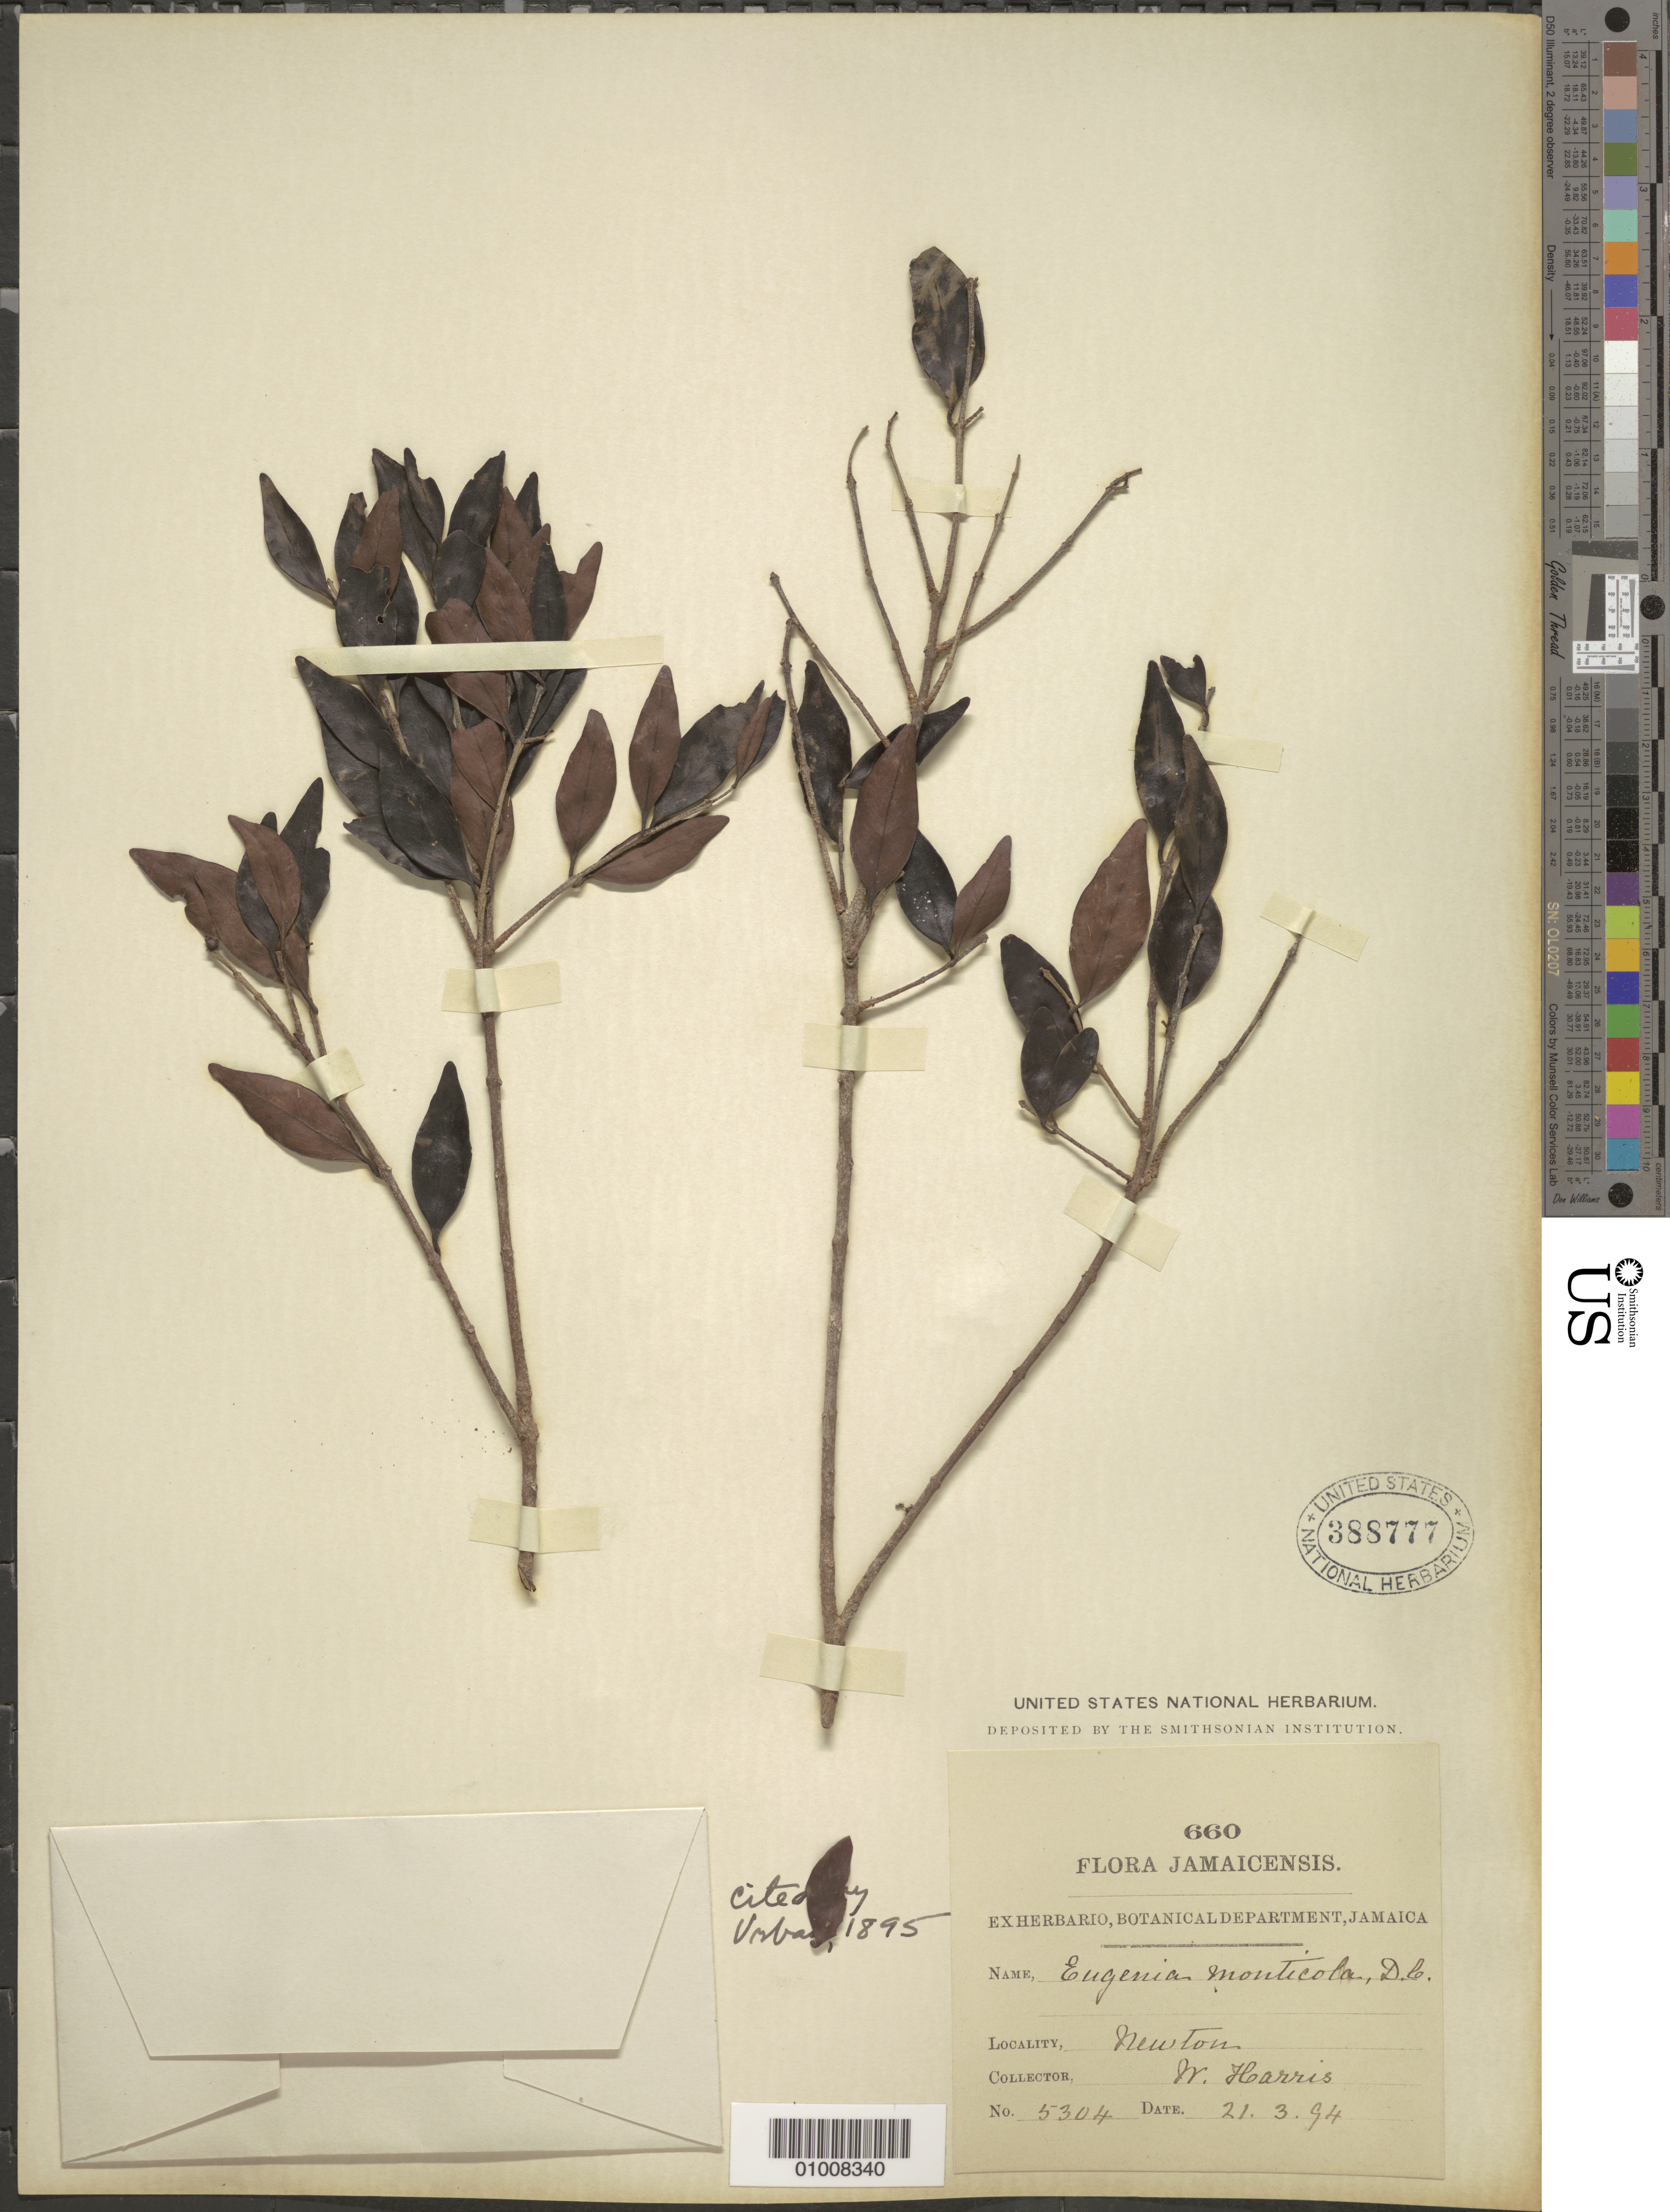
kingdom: Plantae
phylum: Tracheophyta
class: Magnoliopsida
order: Myrtales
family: Myrtaceae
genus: Eugenia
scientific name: Eugenia monticola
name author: (Sw.) DC.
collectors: W. Harris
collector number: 5304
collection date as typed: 21 Mar 1894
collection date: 1894-03-21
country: Jamaica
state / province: Saint Elizabeth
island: Jamaica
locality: Newton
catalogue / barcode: US 388777